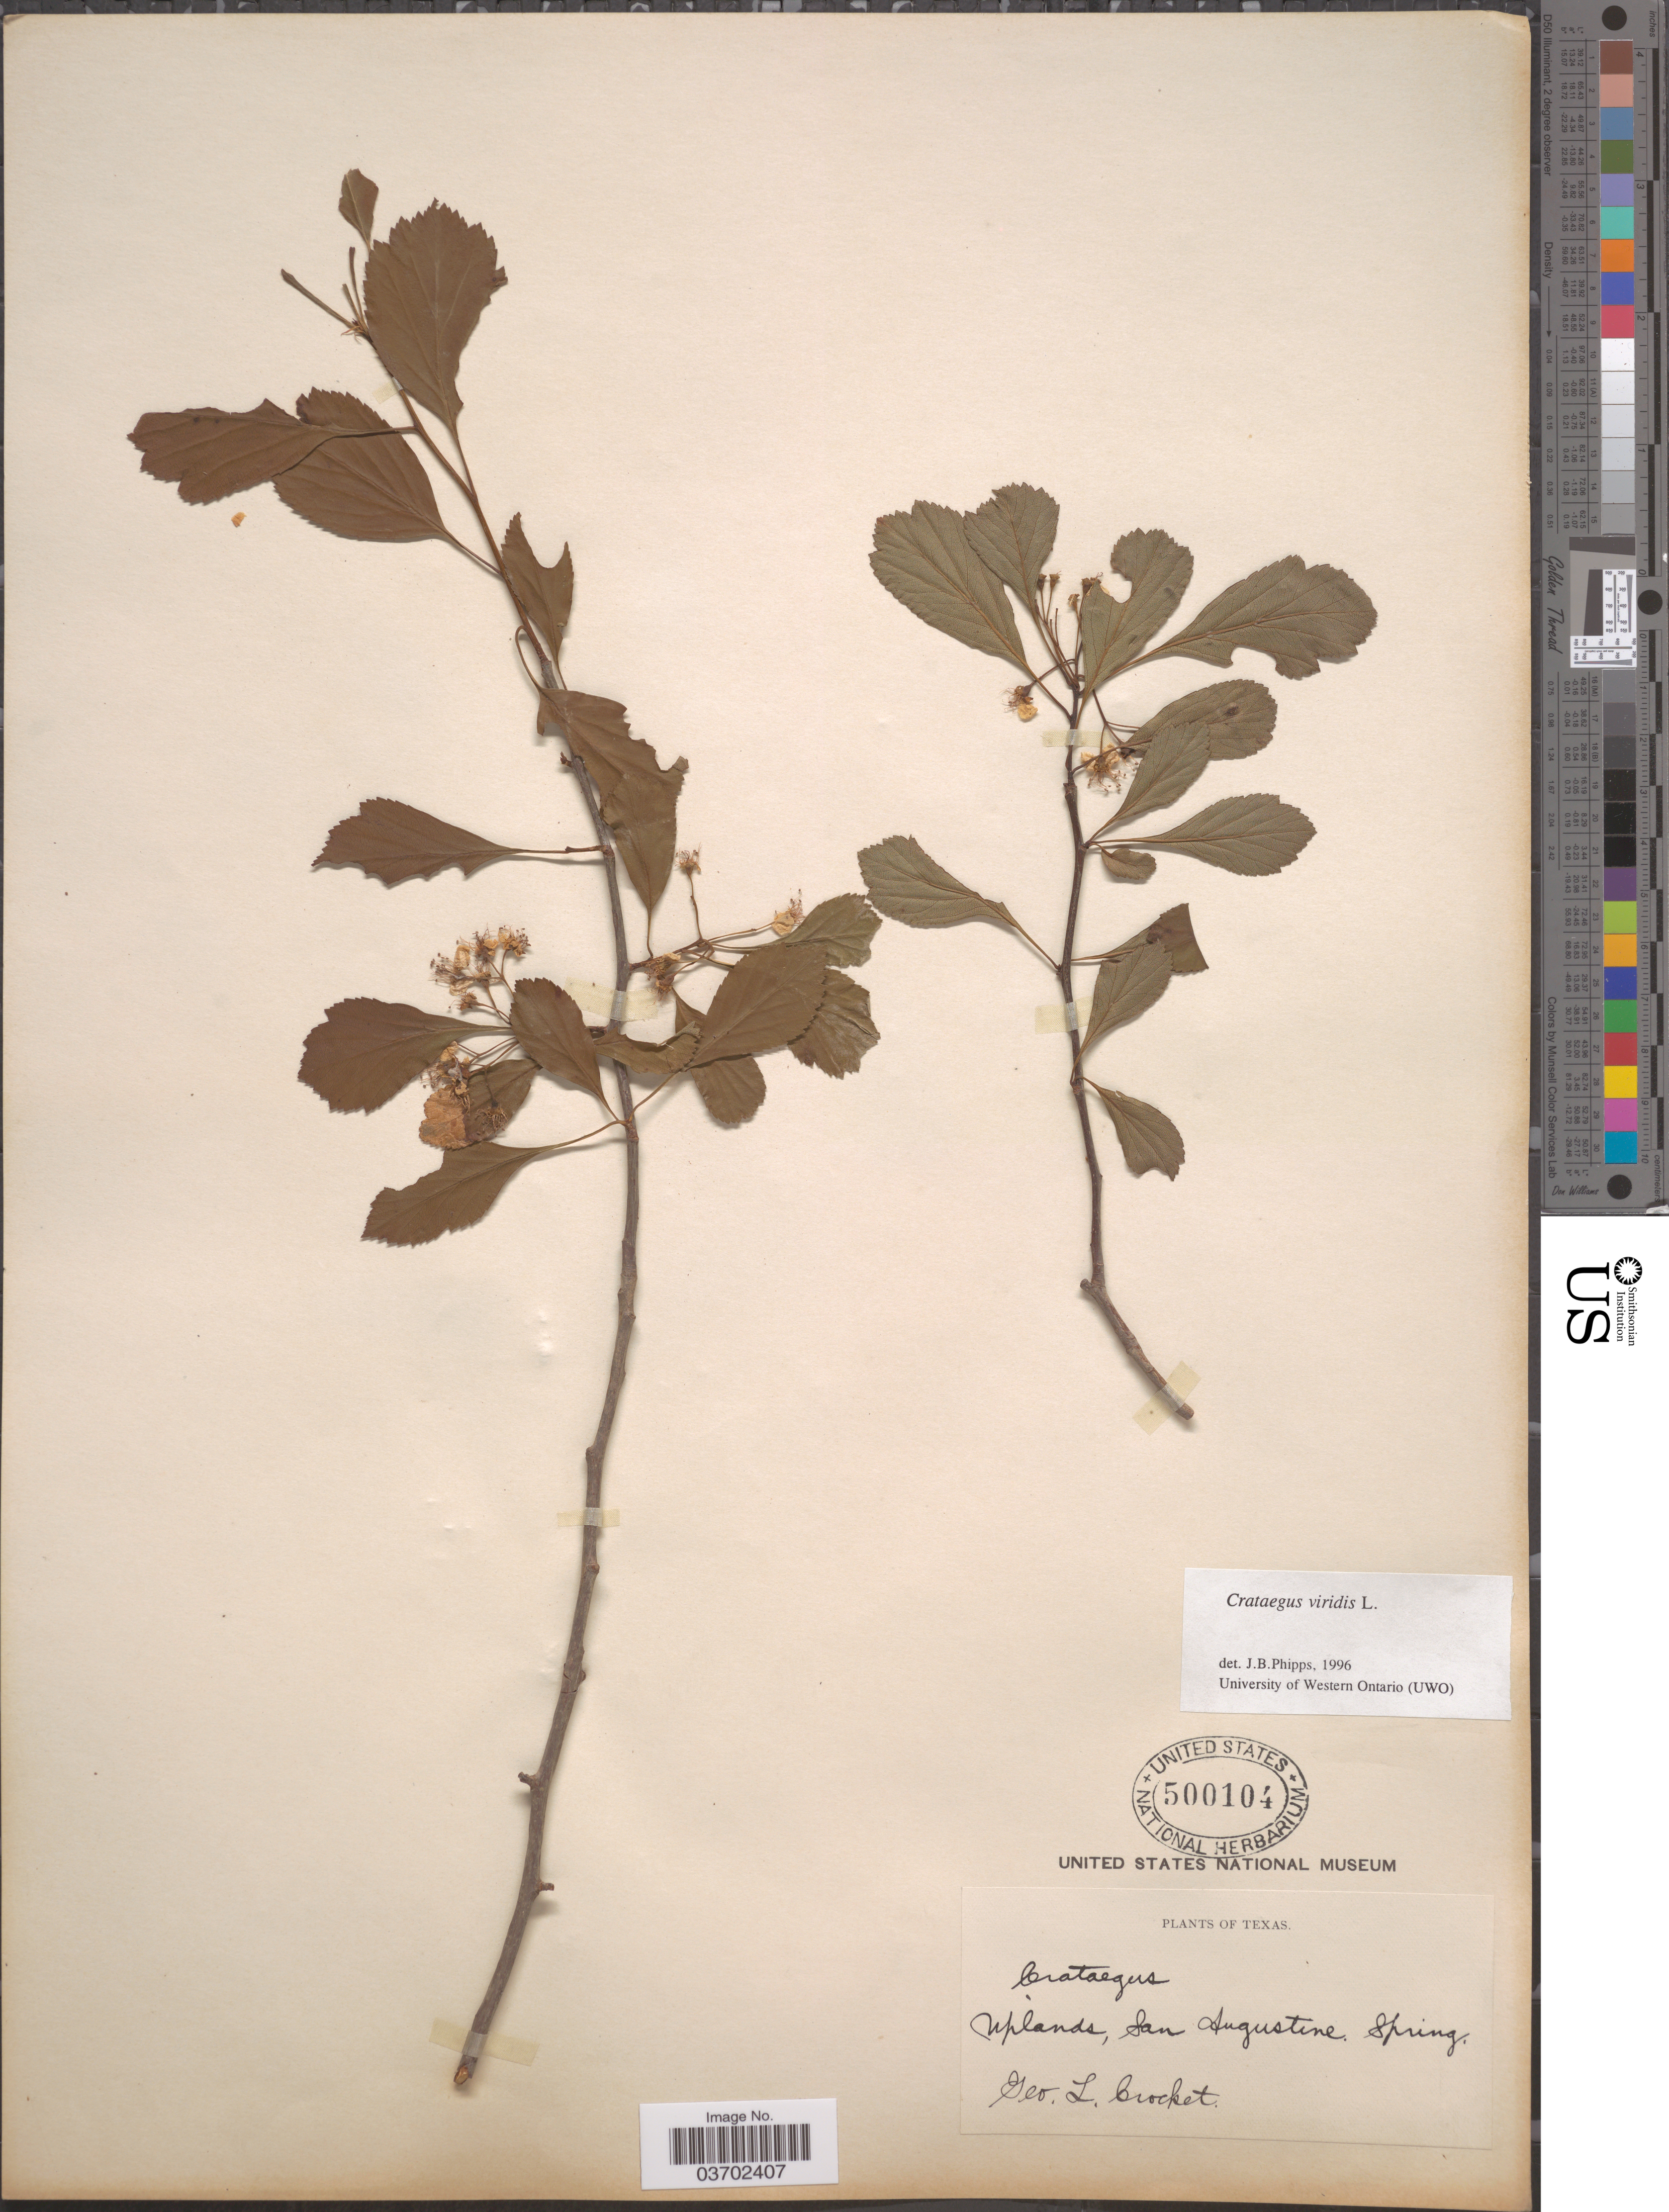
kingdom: Plantae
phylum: Tracheophyta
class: Magnoliopsida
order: Rosales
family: Rosaceae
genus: Crataegus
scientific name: Crataegus viridis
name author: L.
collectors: G. Crocket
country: United States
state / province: Texas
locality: San Augustine. Spring [unsure placement]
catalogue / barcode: US 500104